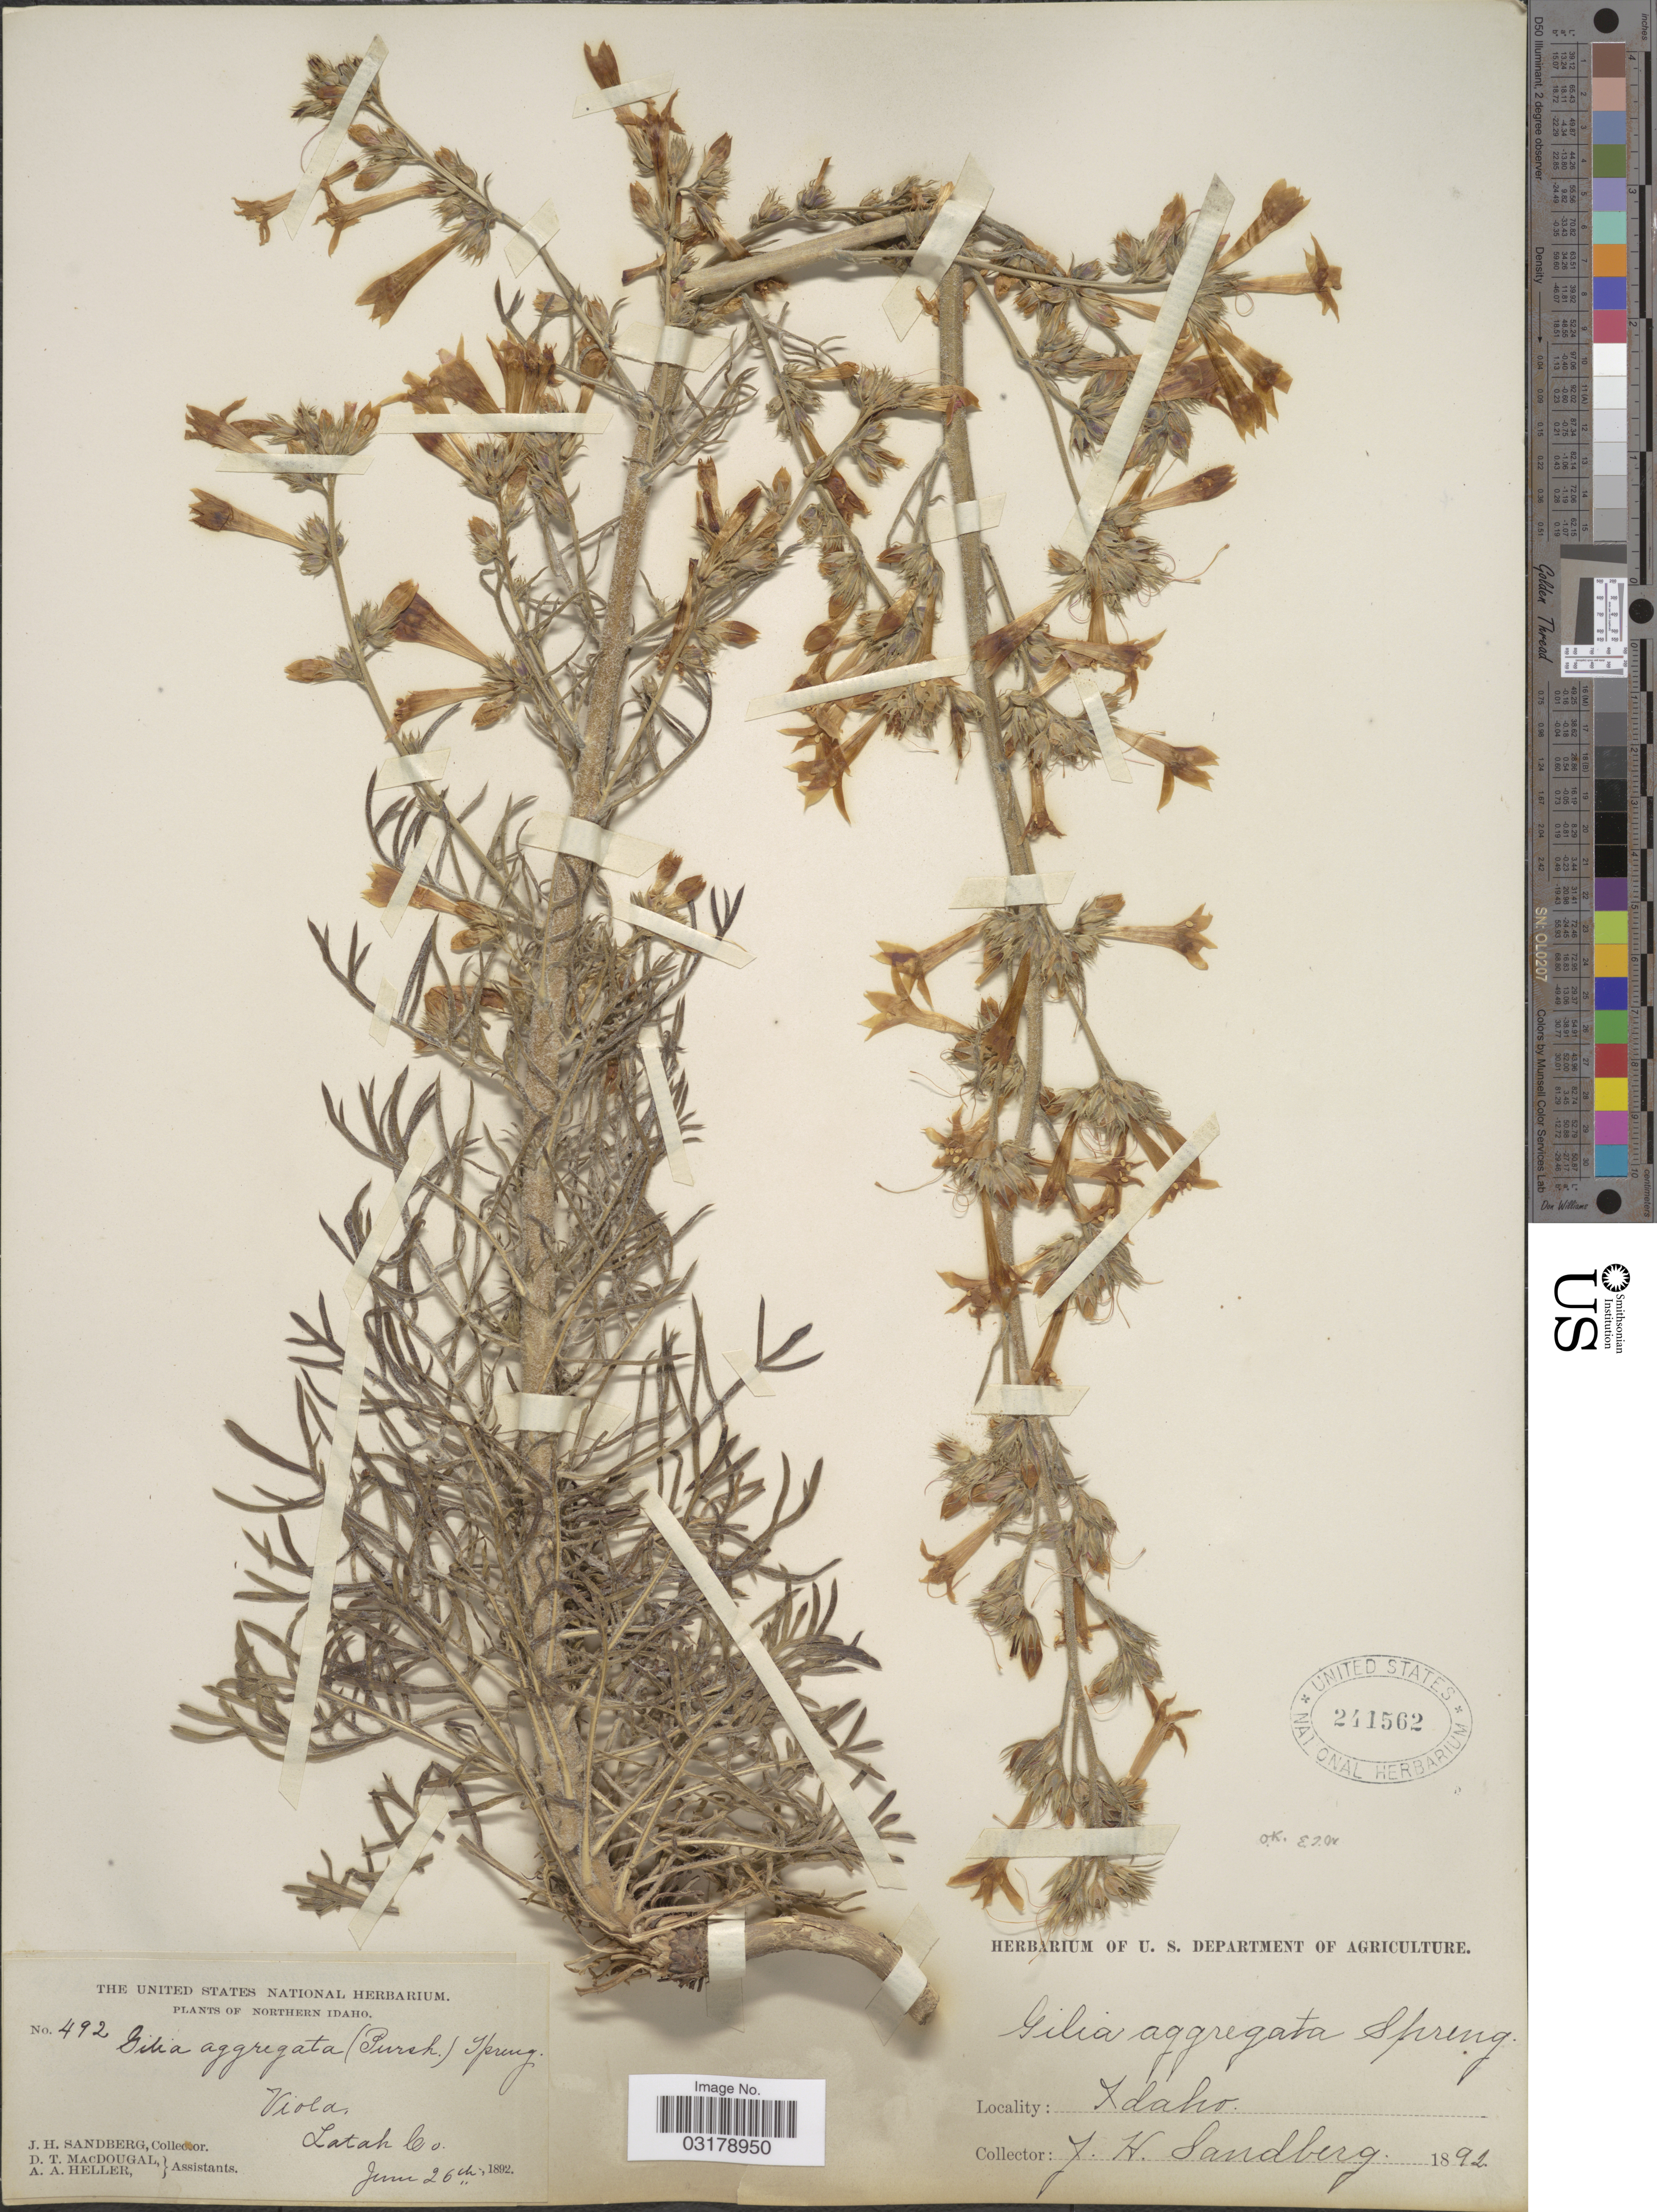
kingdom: Plantae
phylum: Tracheophyta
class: Magnoliopsida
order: Ericales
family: Polemoniaceae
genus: Ipomopsis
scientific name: Ipomopsis aggregata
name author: (Pursh) V.E. Grant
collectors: J. H. Sandberg, D. T. MacDougal & A. A. Heller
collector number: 492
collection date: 1892-06-26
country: United States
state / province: Idaho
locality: Northern Idaho. Viola, Latah Co.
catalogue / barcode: US 241562